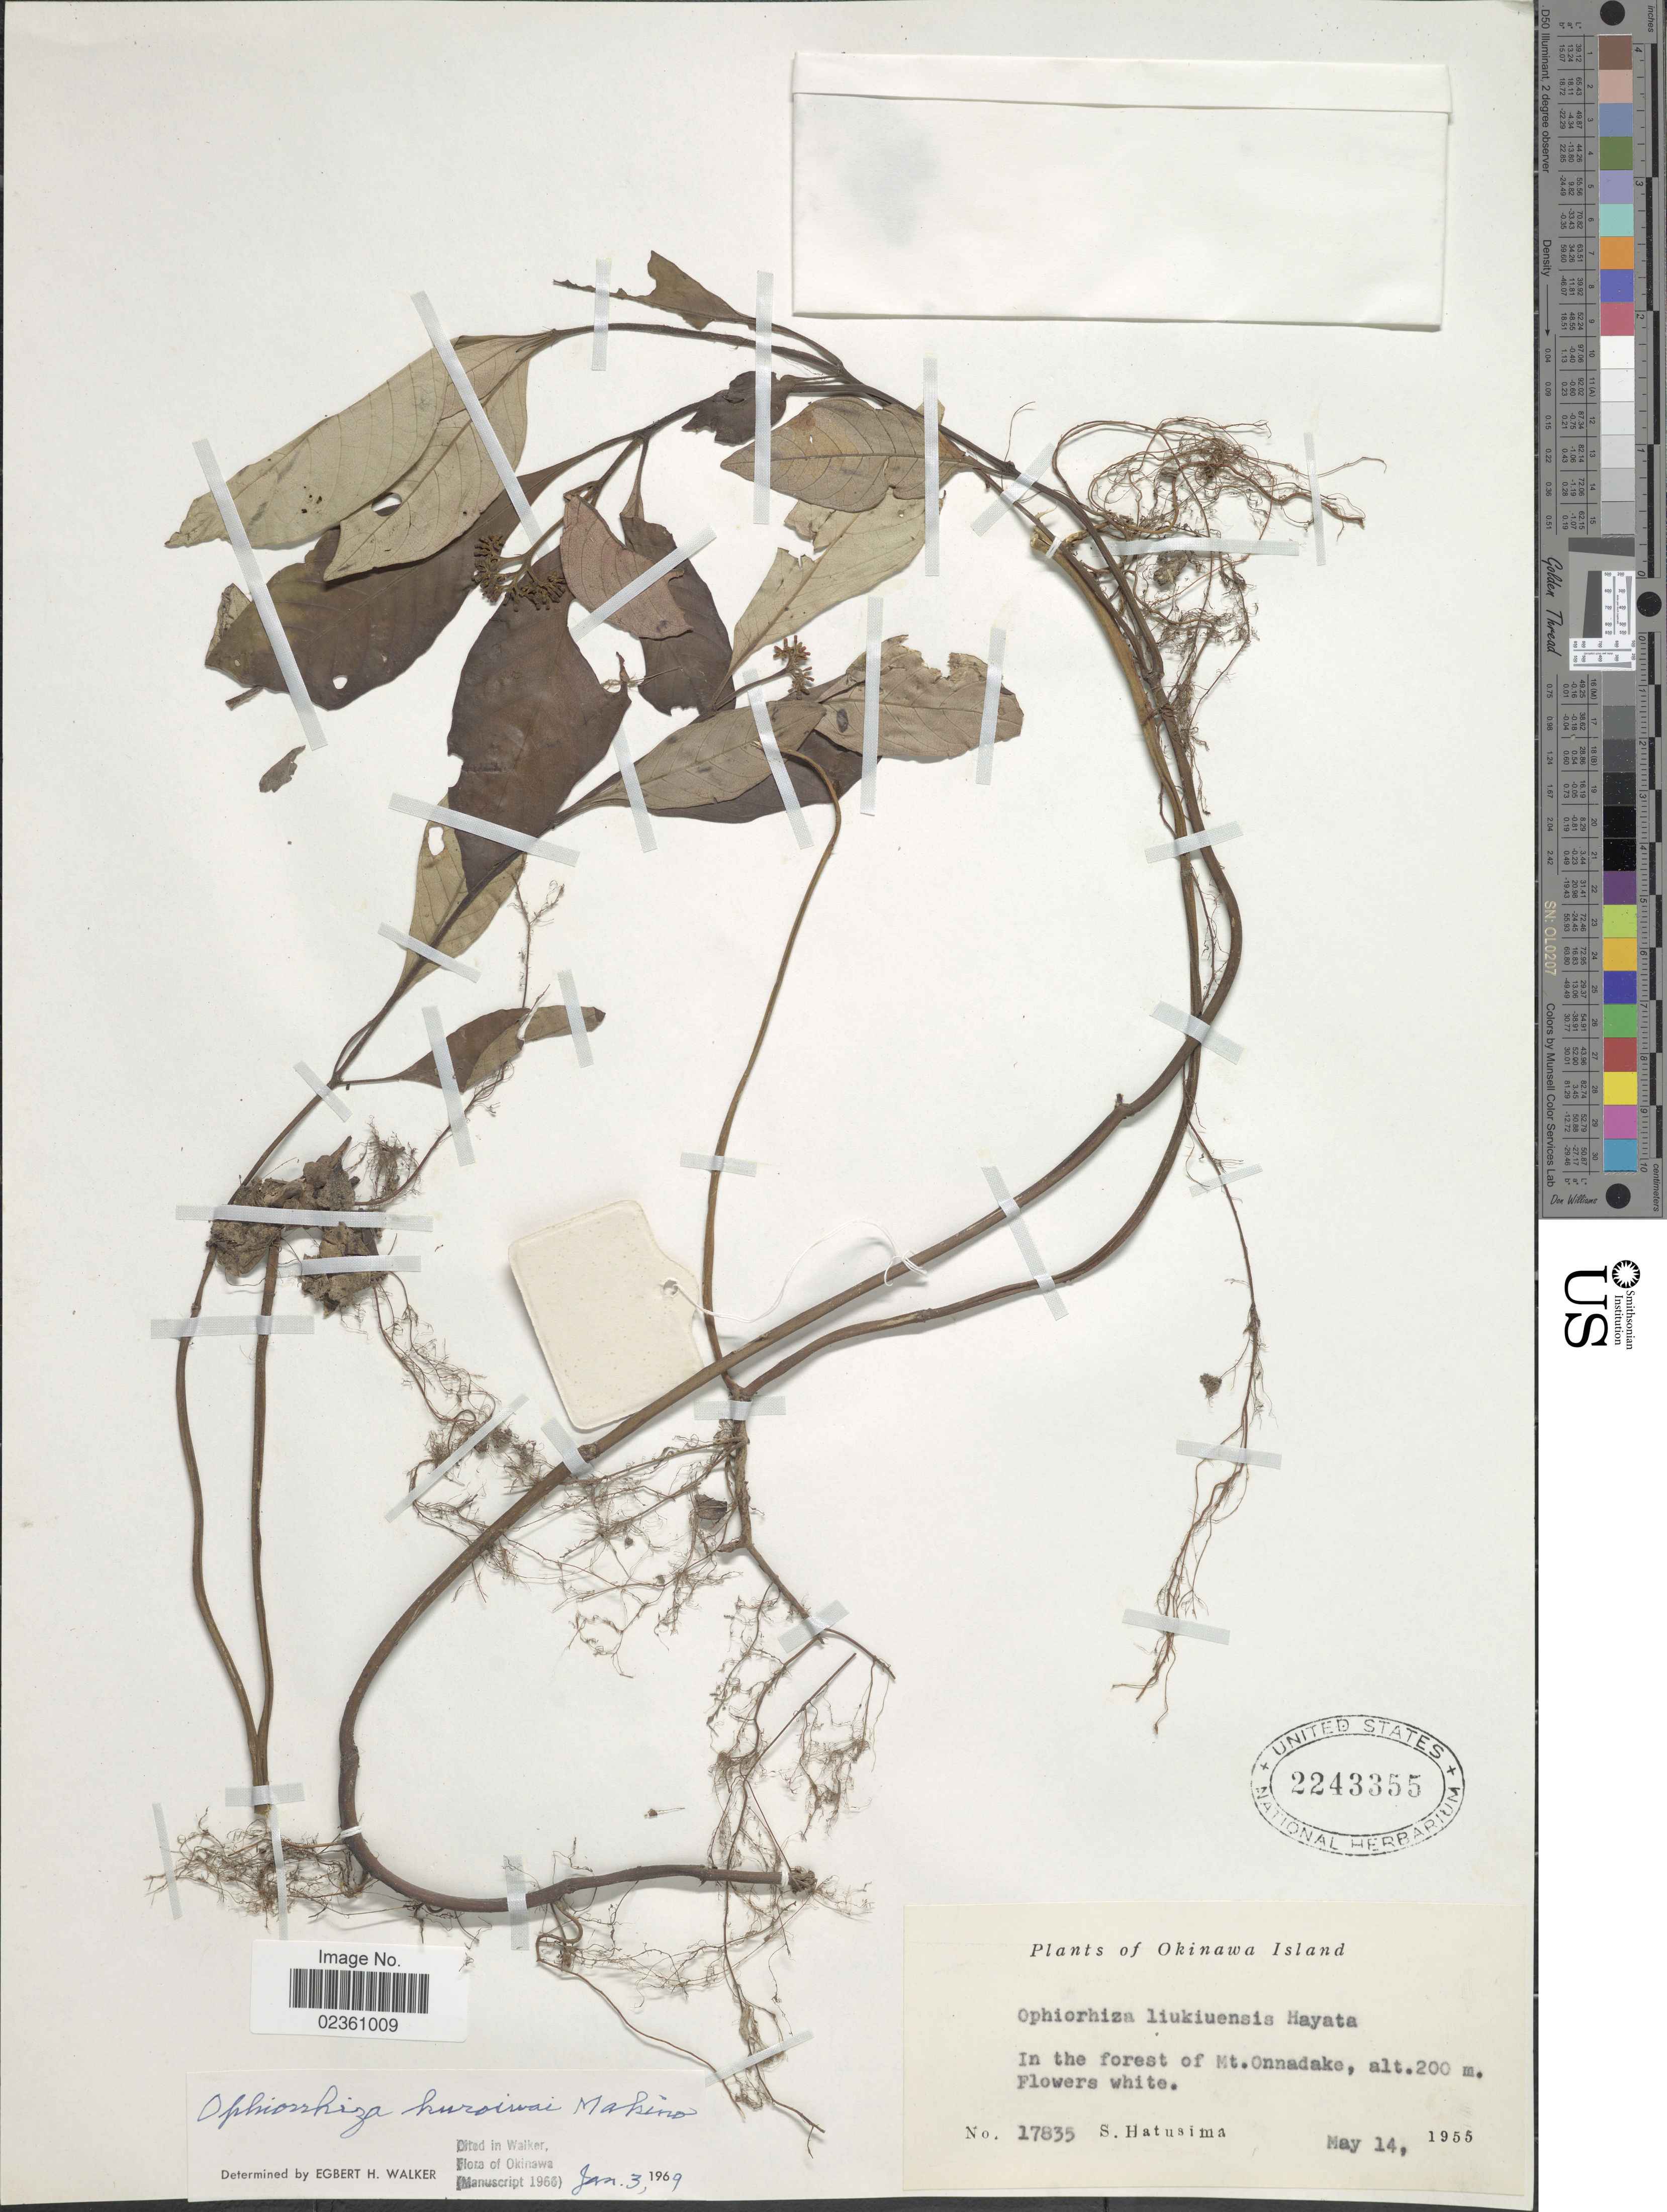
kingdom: Plantae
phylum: Tracheophyta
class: Magnoliopsida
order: Gentianales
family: Rubiaceae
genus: Ophiorrhiza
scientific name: Ophiorrhiza kuroiwai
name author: Makino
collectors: S. Hatusima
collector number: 17835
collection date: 1955-05-14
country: Japan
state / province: Okinawa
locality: Okinawa Island, In the forest of Mt Onnadake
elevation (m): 200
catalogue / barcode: US 2243355